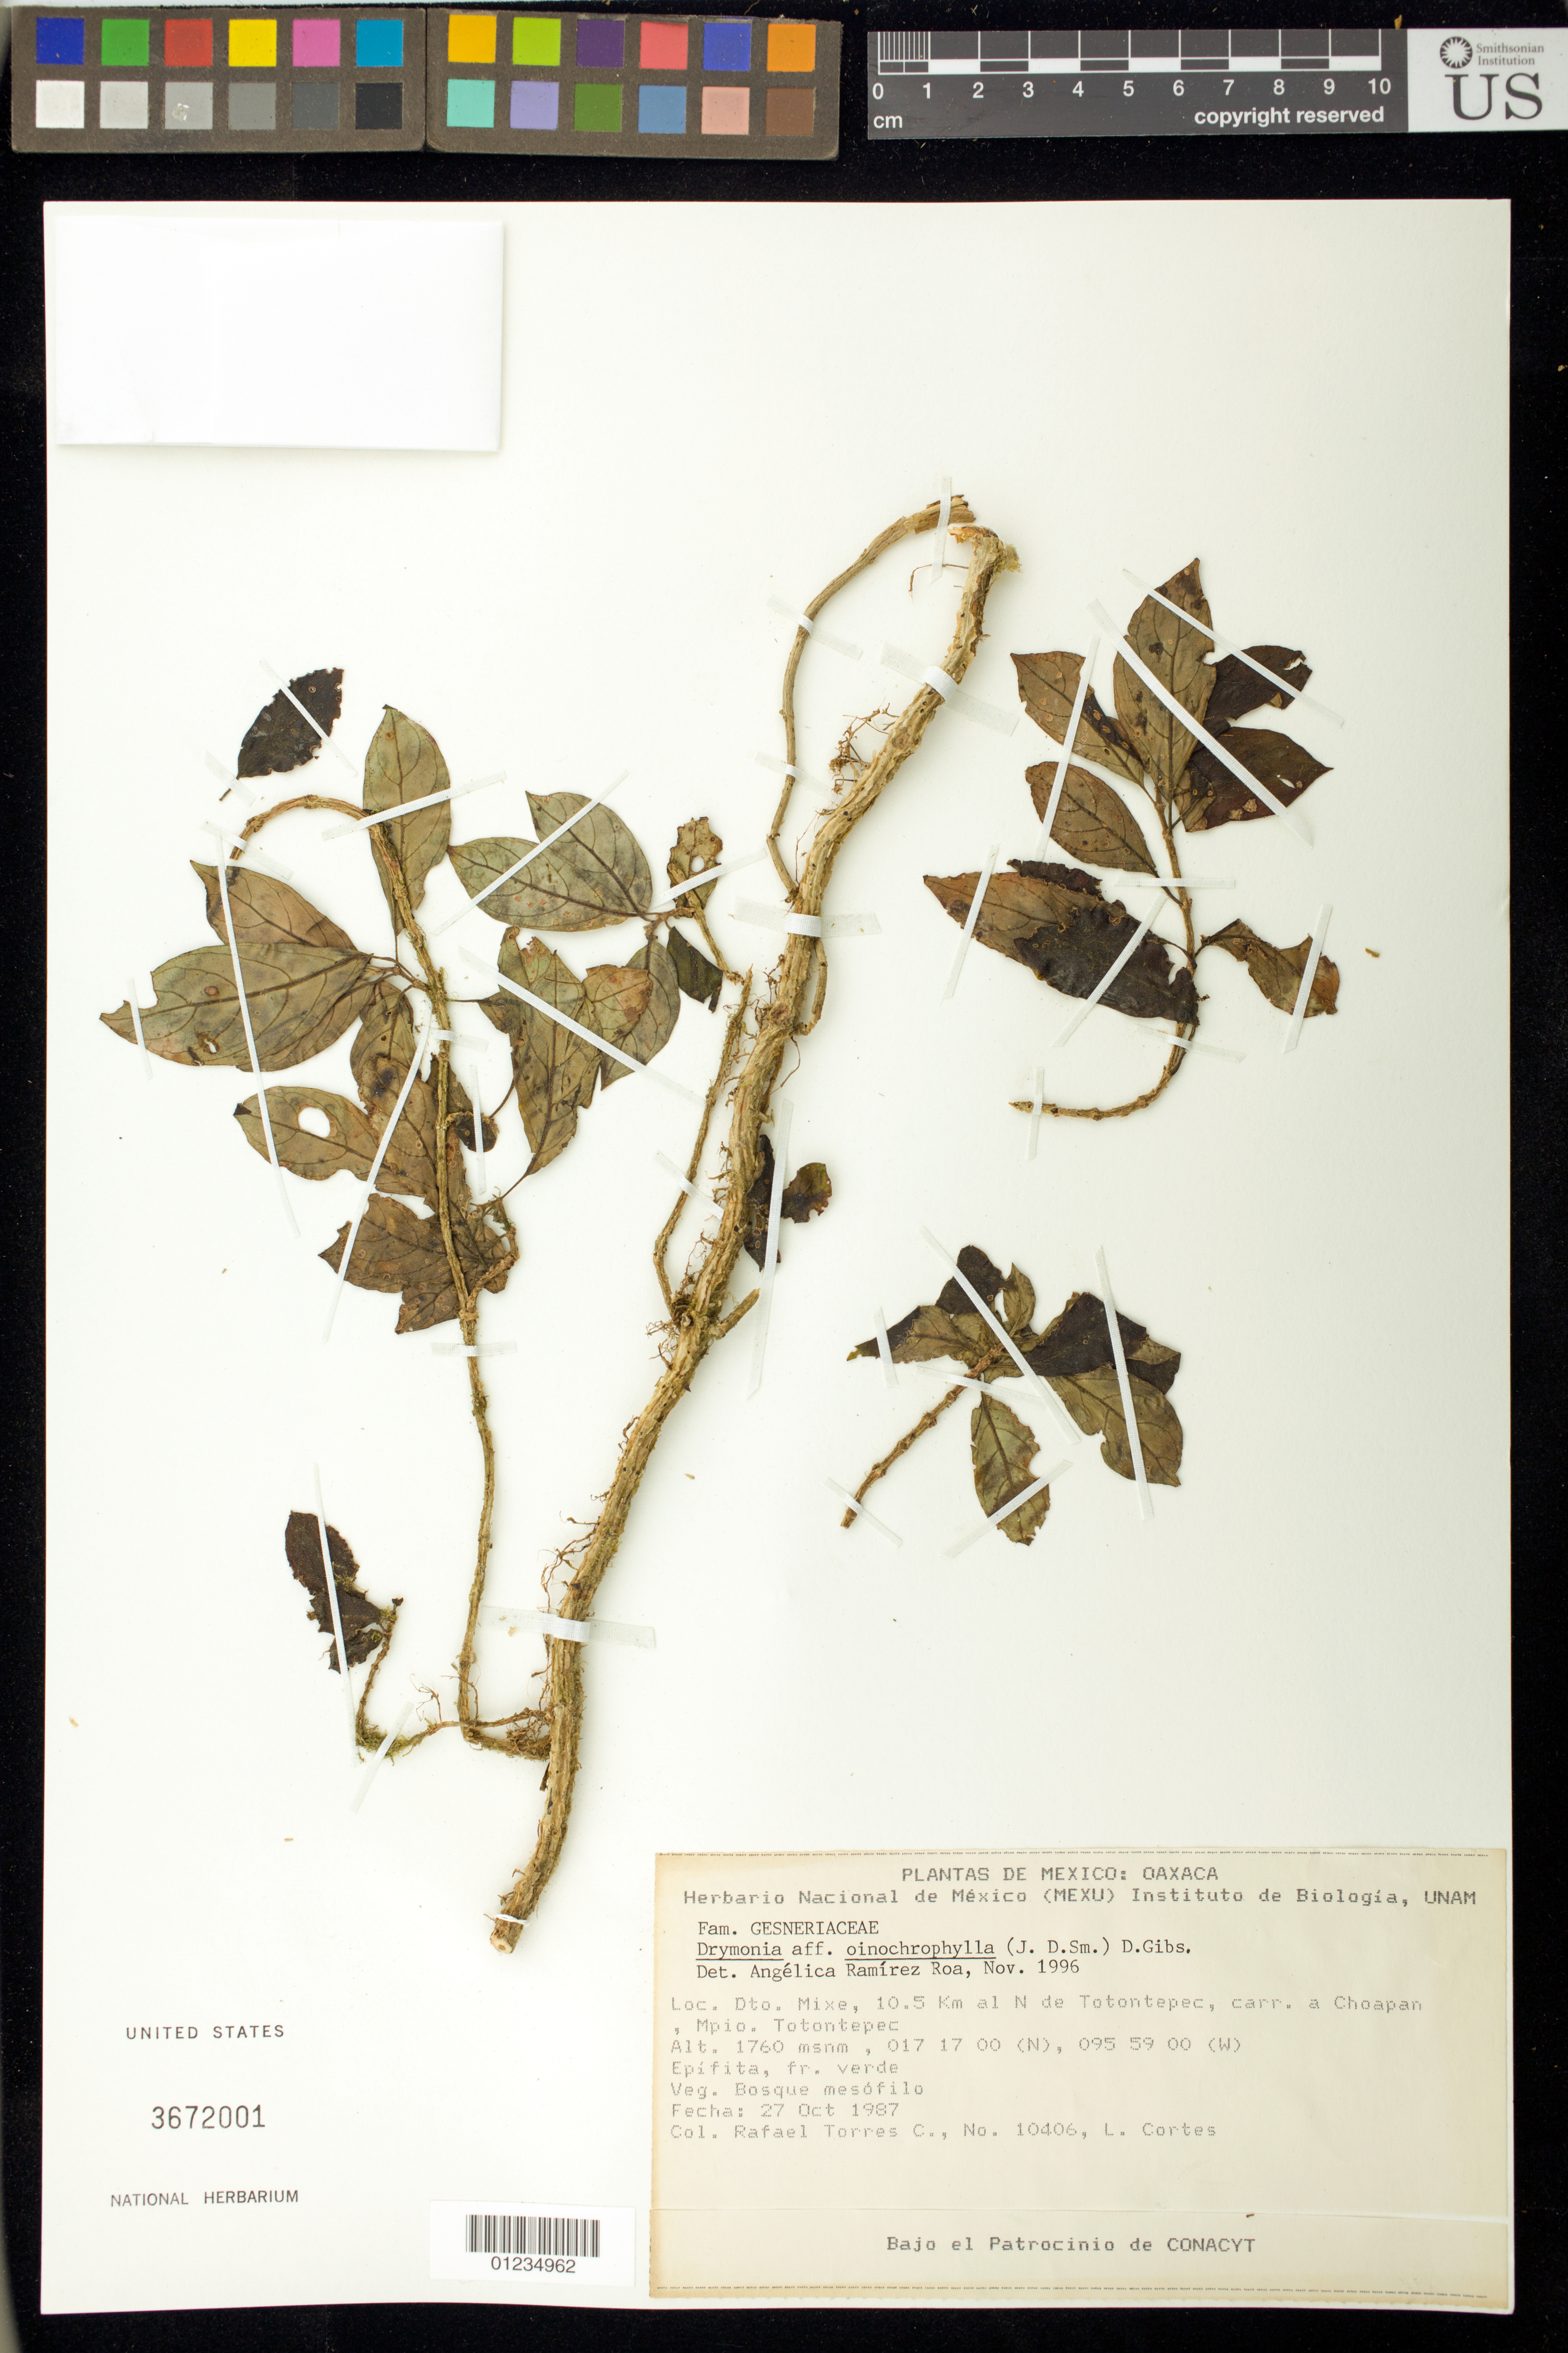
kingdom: Plantae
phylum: Tracheophyta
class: Magnoliopsida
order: Lamiales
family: Gesneriaceae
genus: Drymonia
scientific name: Drymonia oinochrophylla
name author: (Donn. Sm.) D.N. Gibson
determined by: Ramírez-Roa, A.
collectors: R. Torres C. & L. Cortes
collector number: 10406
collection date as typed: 27 Oct 1987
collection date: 1987-10-27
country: Mexico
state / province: Oaxaca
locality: Dto. Mixe, 10.5 km al N de Totontepec, carr. a Choapan, Mpio. Totontepec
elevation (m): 1760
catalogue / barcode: US 3672001